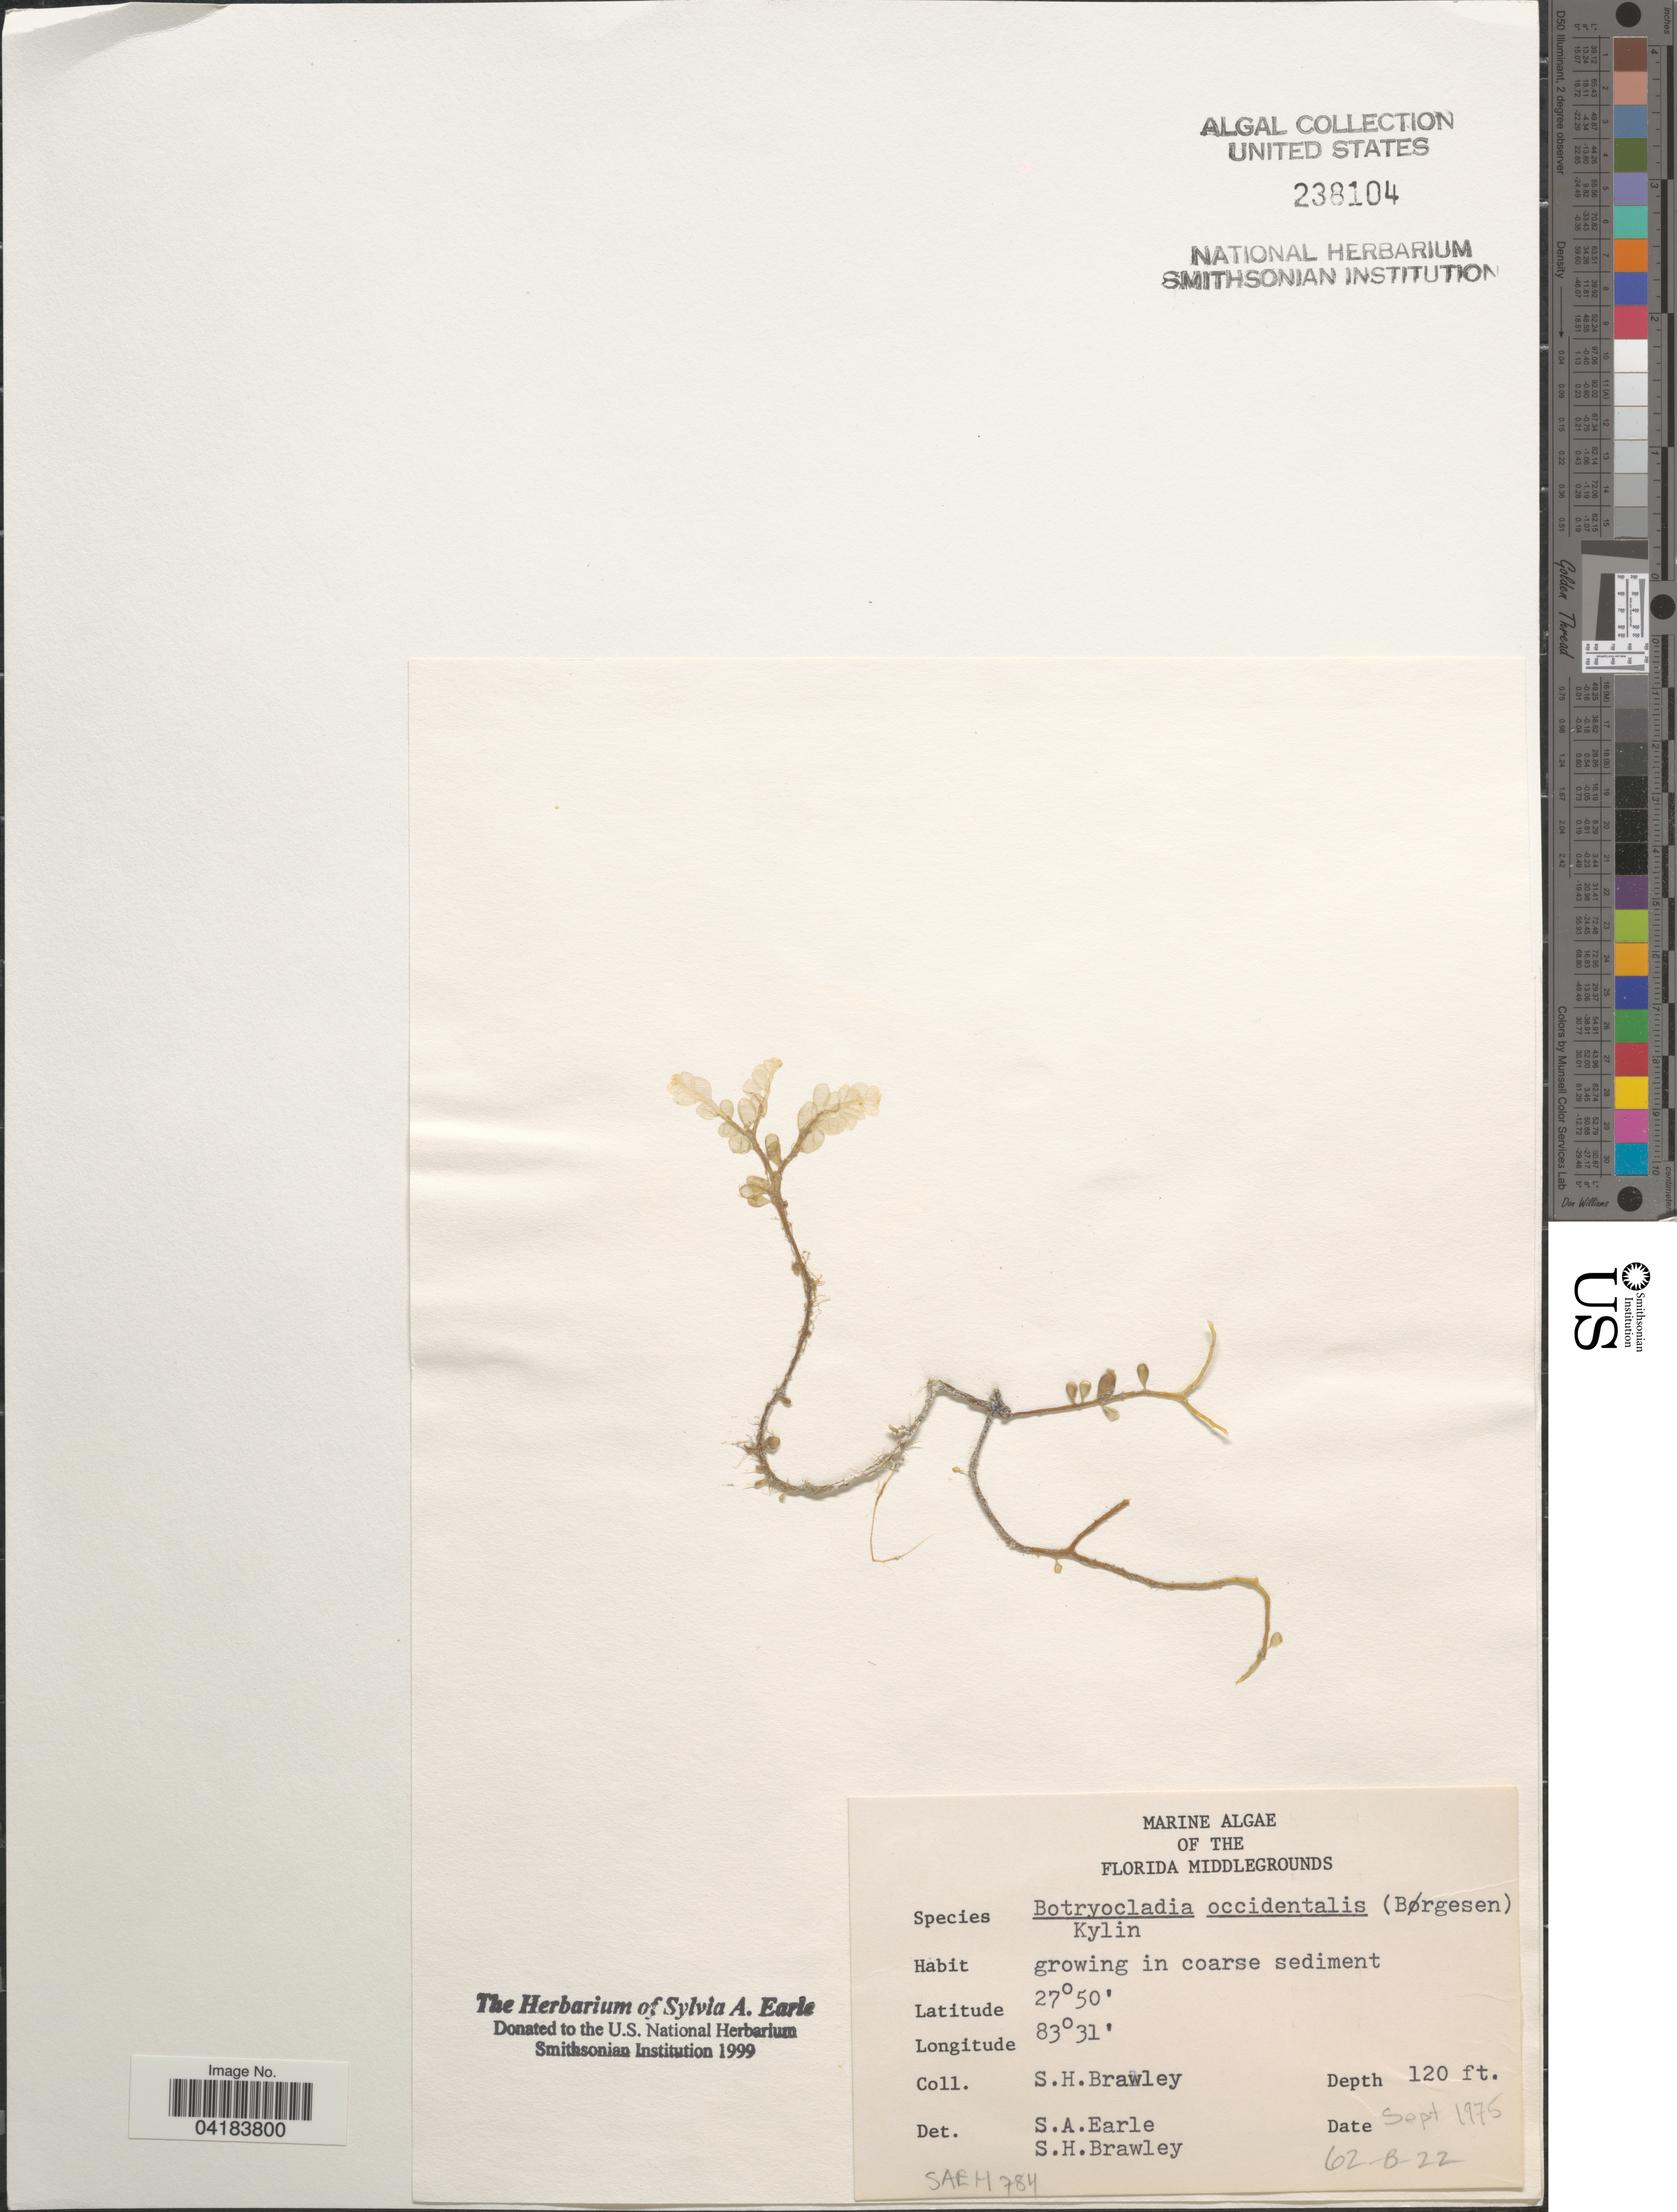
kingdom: Plantae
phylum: Rhodophyta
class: Florideophyceae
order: Rhodymeniales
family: Rhodymeniaceae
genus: Botryocladia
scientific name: Botryocladia occidentalis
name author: (Børgesen) Kylin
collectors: S. Brawley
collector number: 62-B-22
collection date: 1975-09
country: United States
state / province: Florida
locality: Florida Middlegrounds.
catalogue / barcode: US 238104